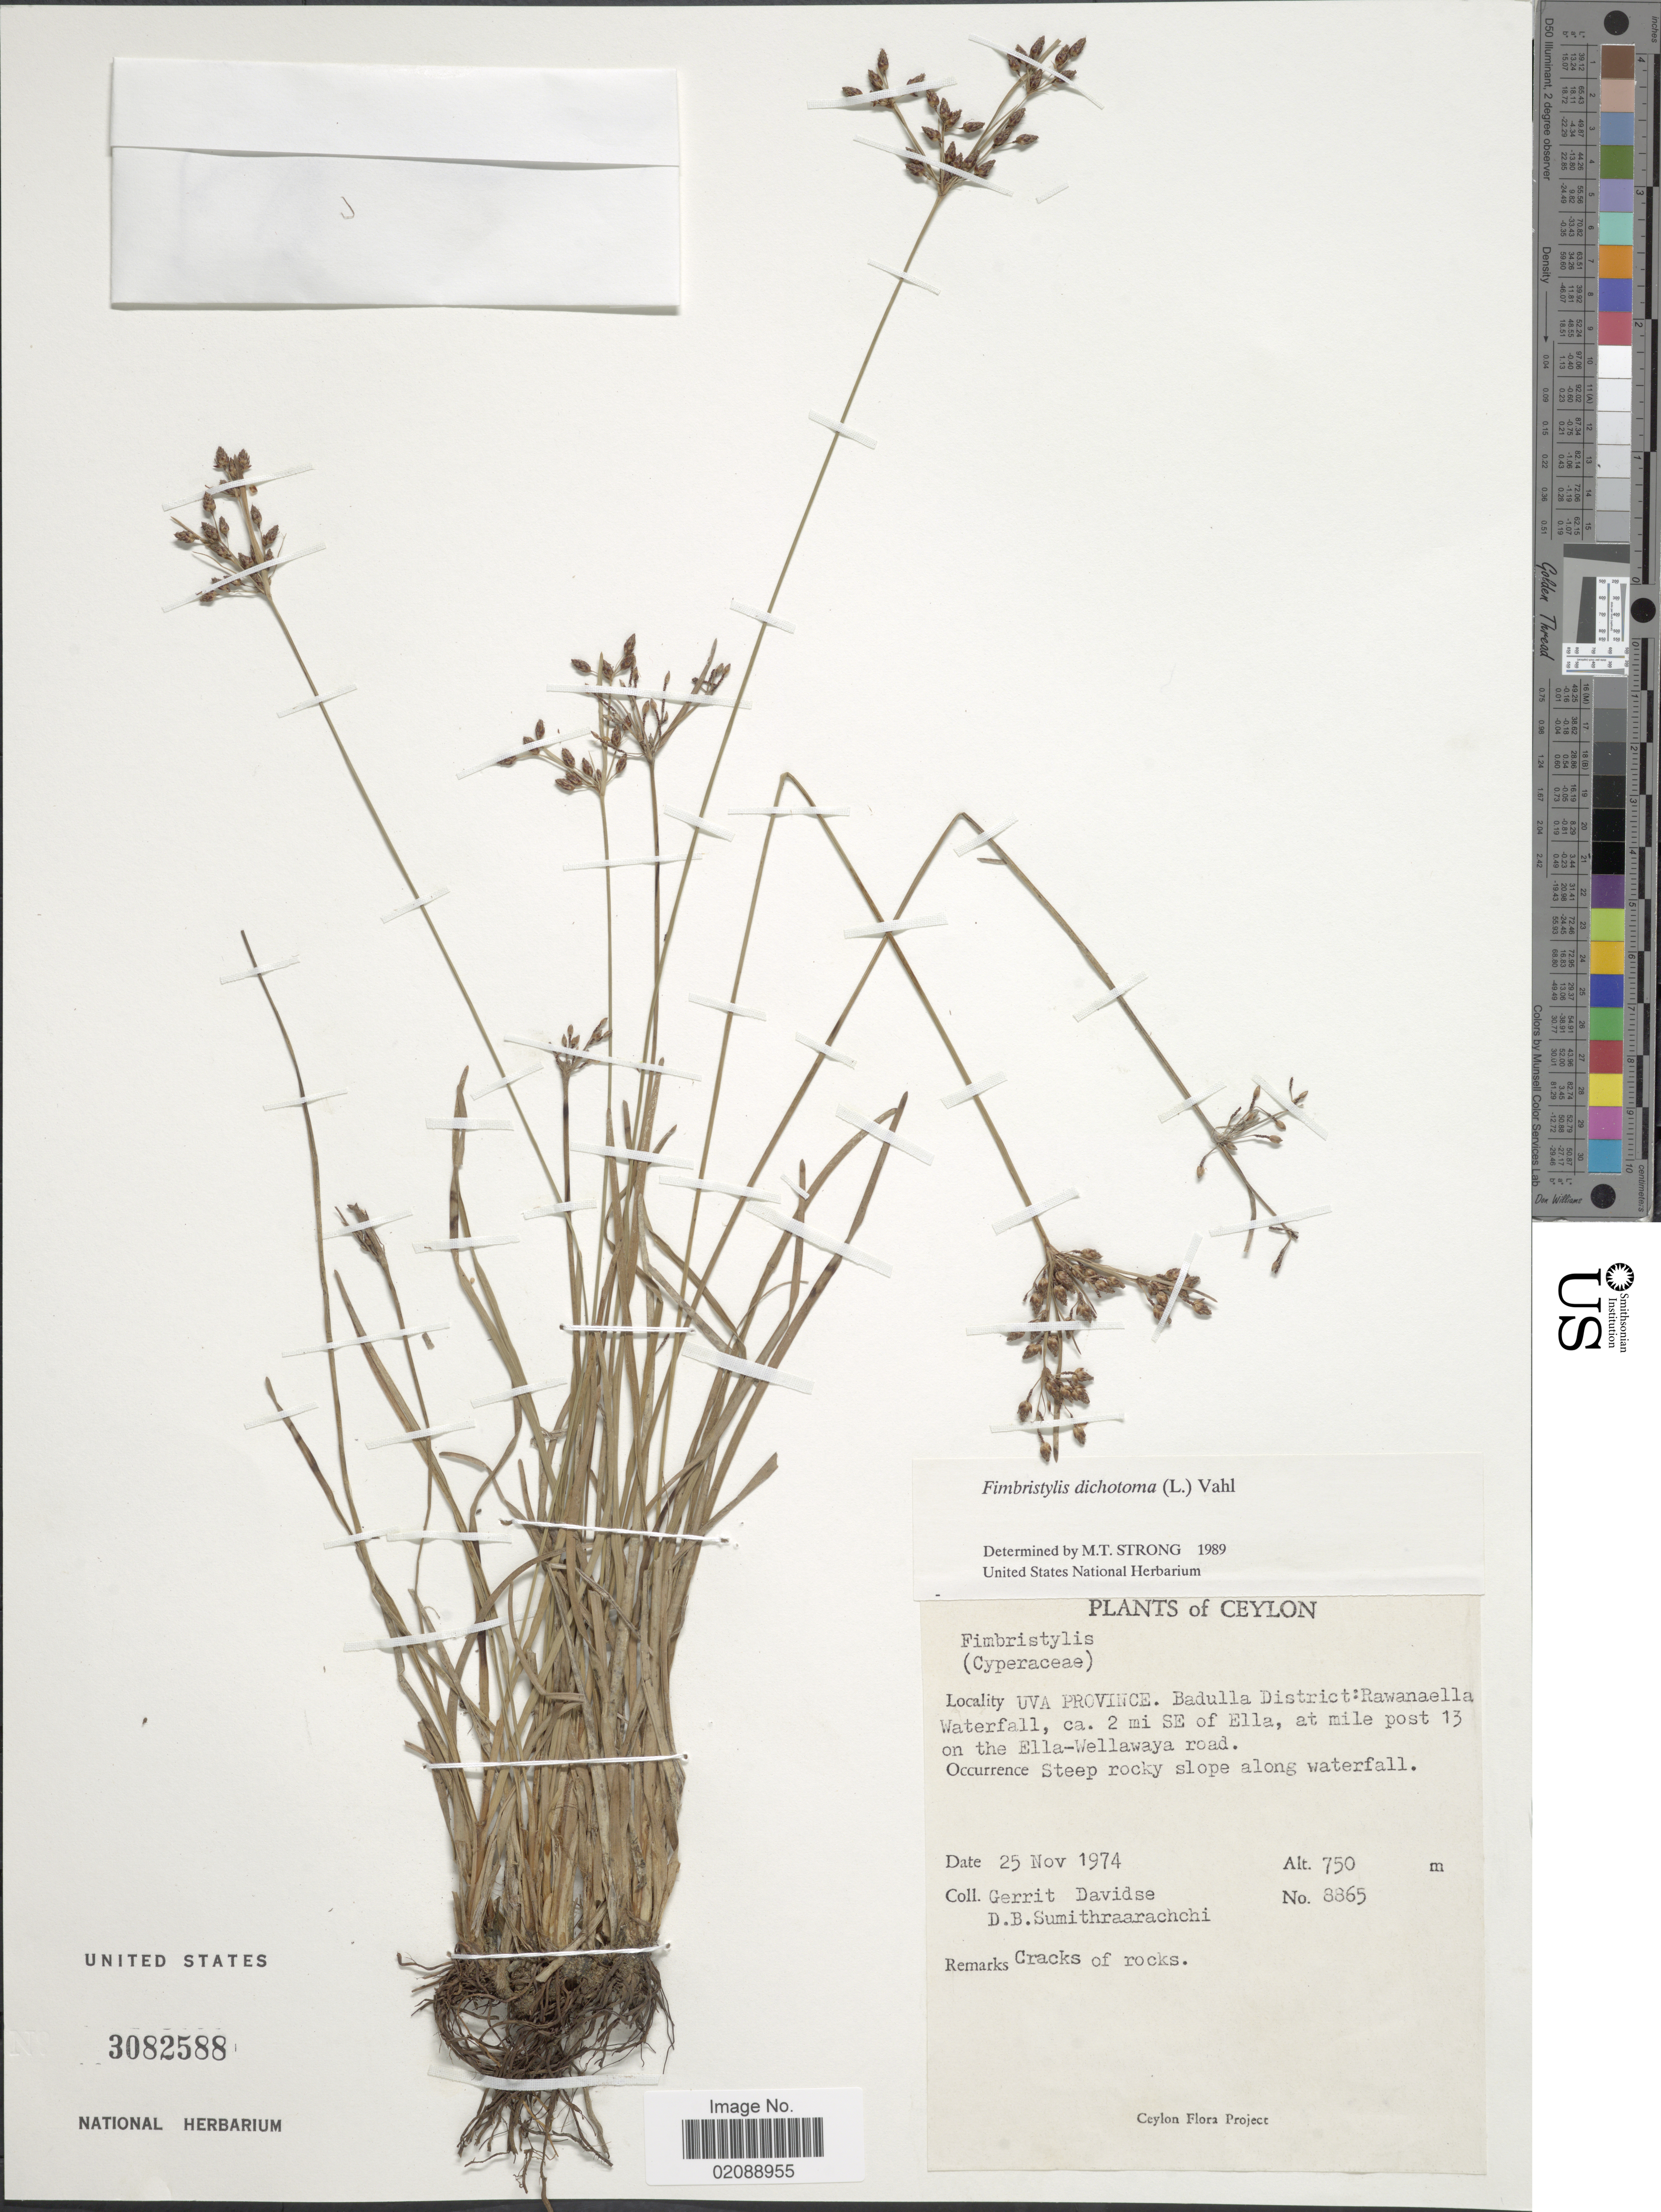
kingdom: Plantae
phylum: Tracheophyta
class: Liliopsida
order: Poales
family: Cyperaceae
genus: Fimbristylis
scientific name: Fimbristylis dichotoma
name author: (L.) Vahl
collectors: G. Davidse & D. B. Sumithraarachchi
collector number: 8865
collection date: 1974-11-25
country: Sri Lanka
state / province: Uva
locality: Badulla District: Rawanaella Waterfall, ca. 2 mi SE of Ella, at mile post 13 on the Ella-Wellawaya road, steep rocky slope along waterfall.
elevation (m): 750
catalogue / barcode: US 3082588